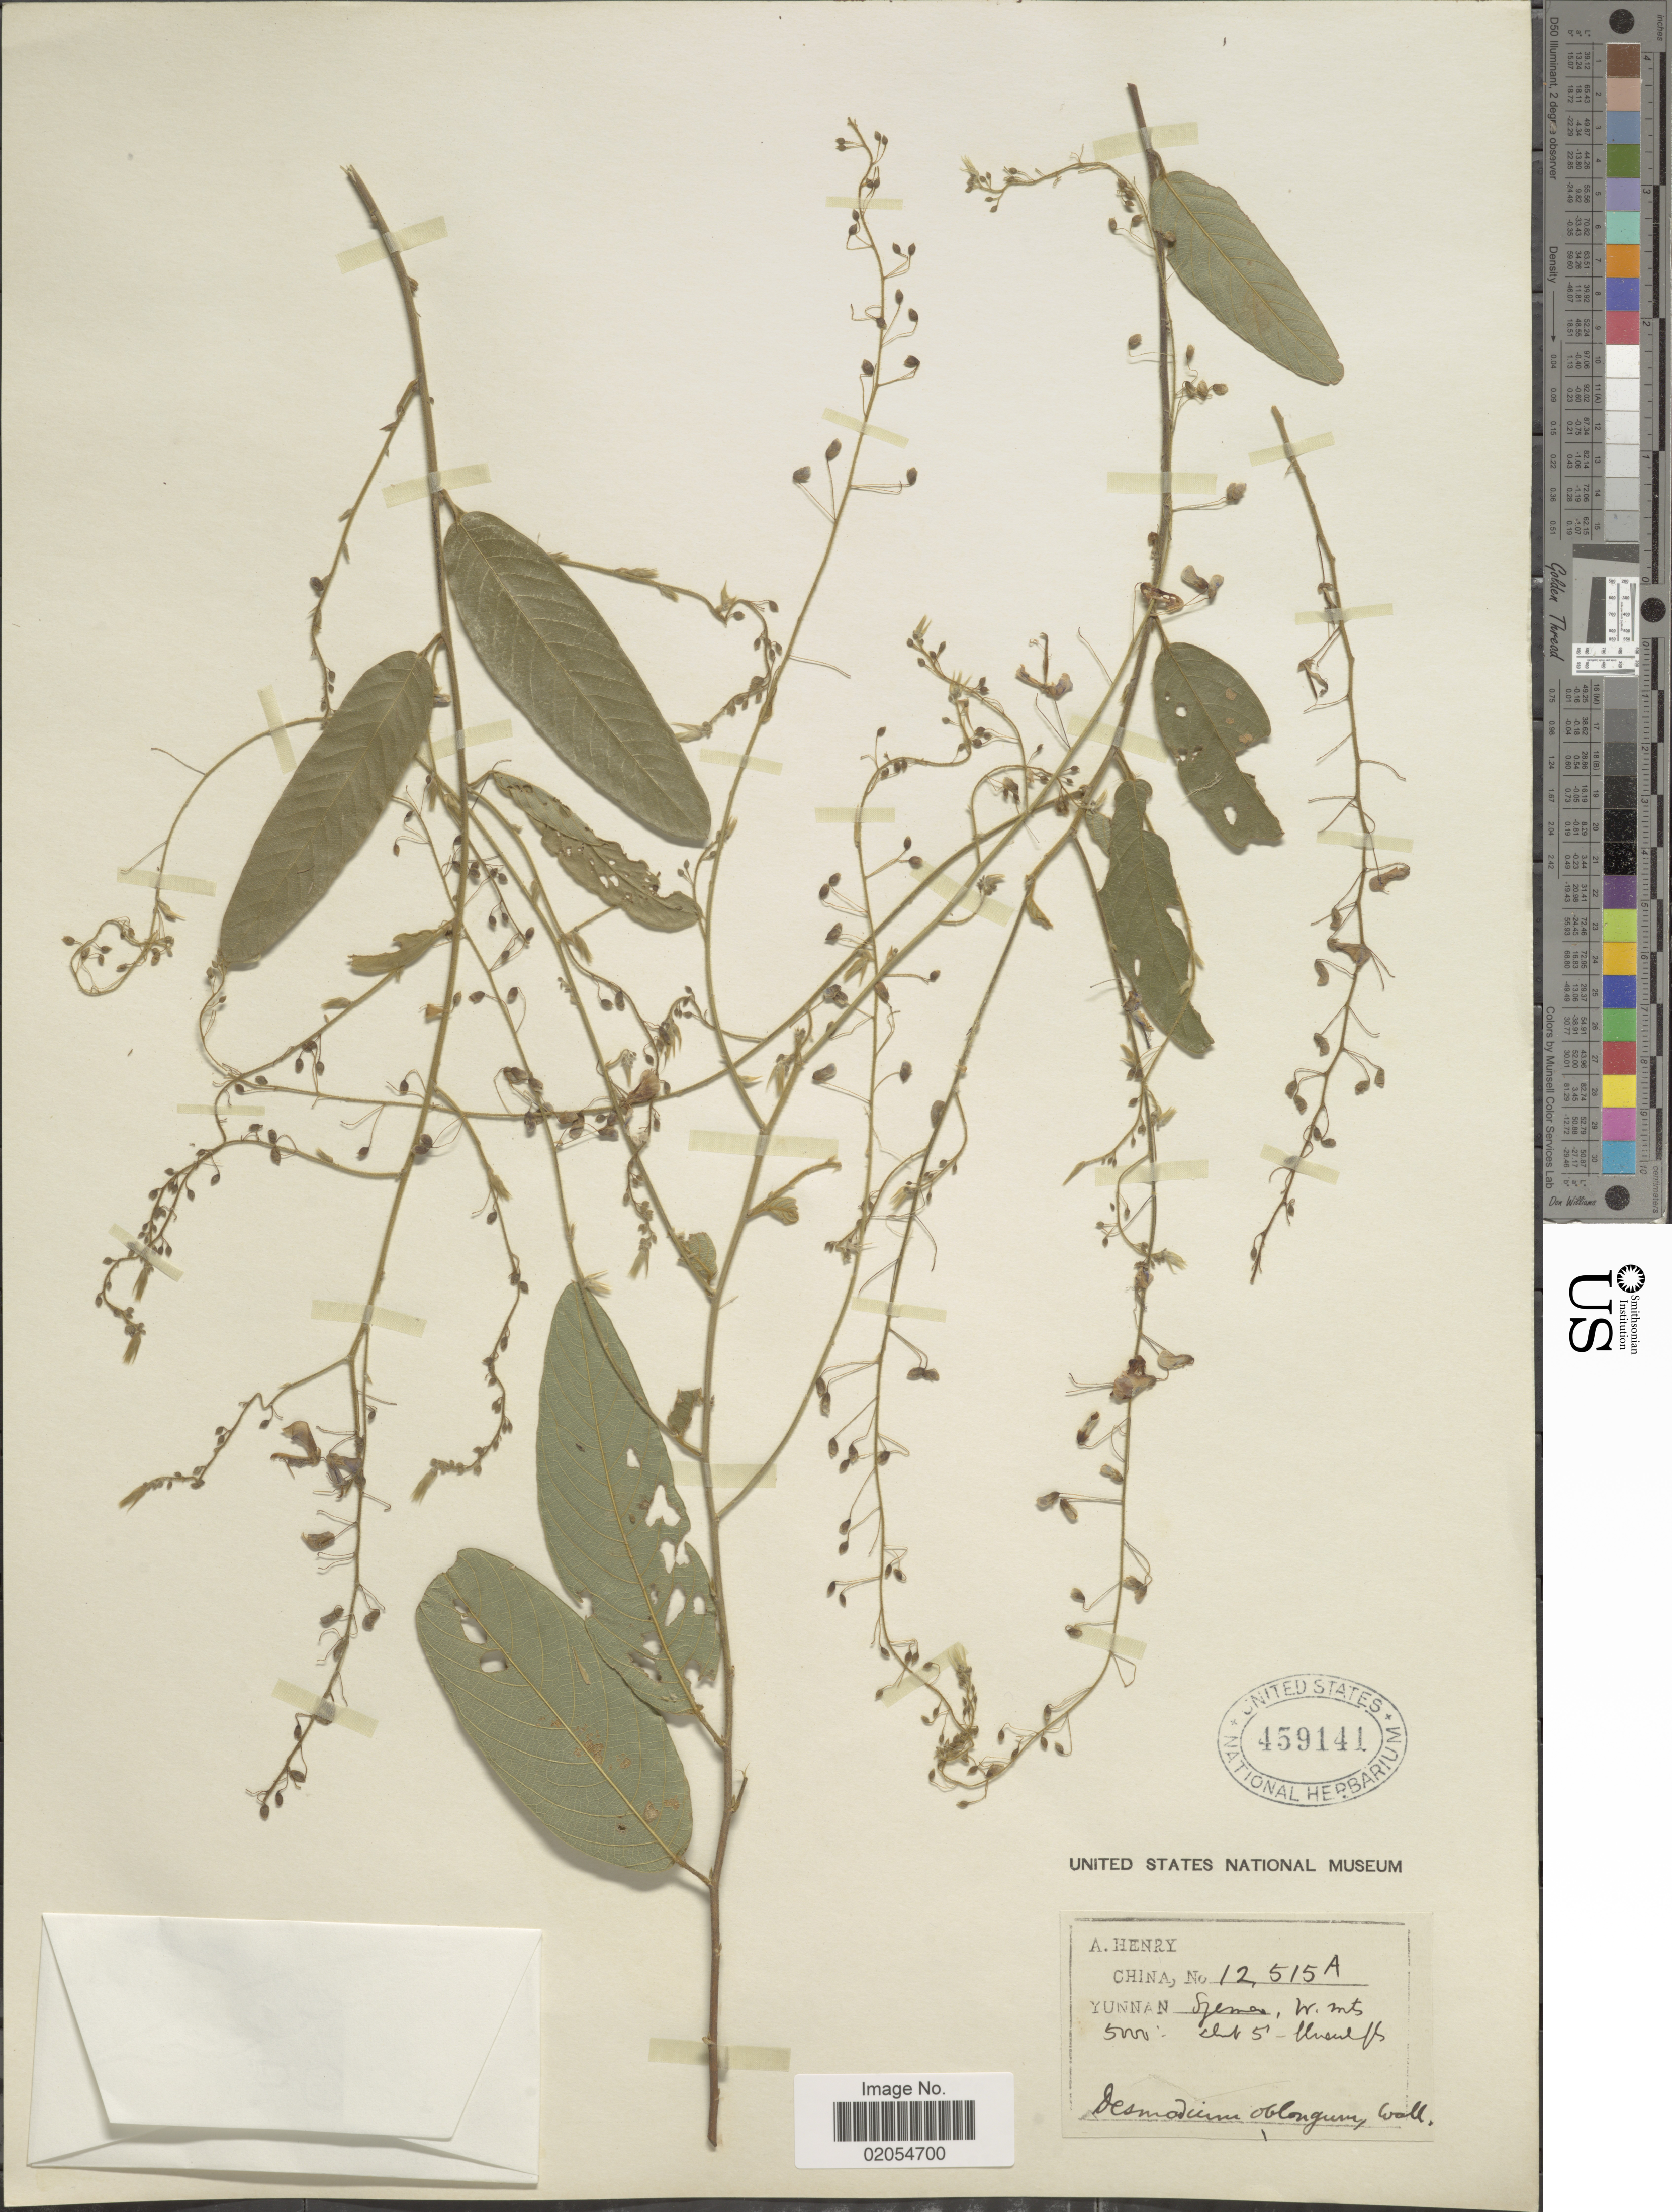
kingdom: Plantae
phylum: Tracheophyta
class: Magnoliopsida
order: Fabales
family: Fabaceae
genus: Uraria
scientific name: Uraria oblonga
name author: (Wall. ex Benth.) H. Ohashi & K. Ohashi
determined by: Strong, Mark T., (BOT), Smithsonian Institution - National Museum of Natural History (UNITED STATES)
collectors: A. Henry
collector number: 12515 A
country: China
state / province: Yunnan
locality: Szemao, W. mts.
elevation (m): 1524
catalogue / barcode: US 459141